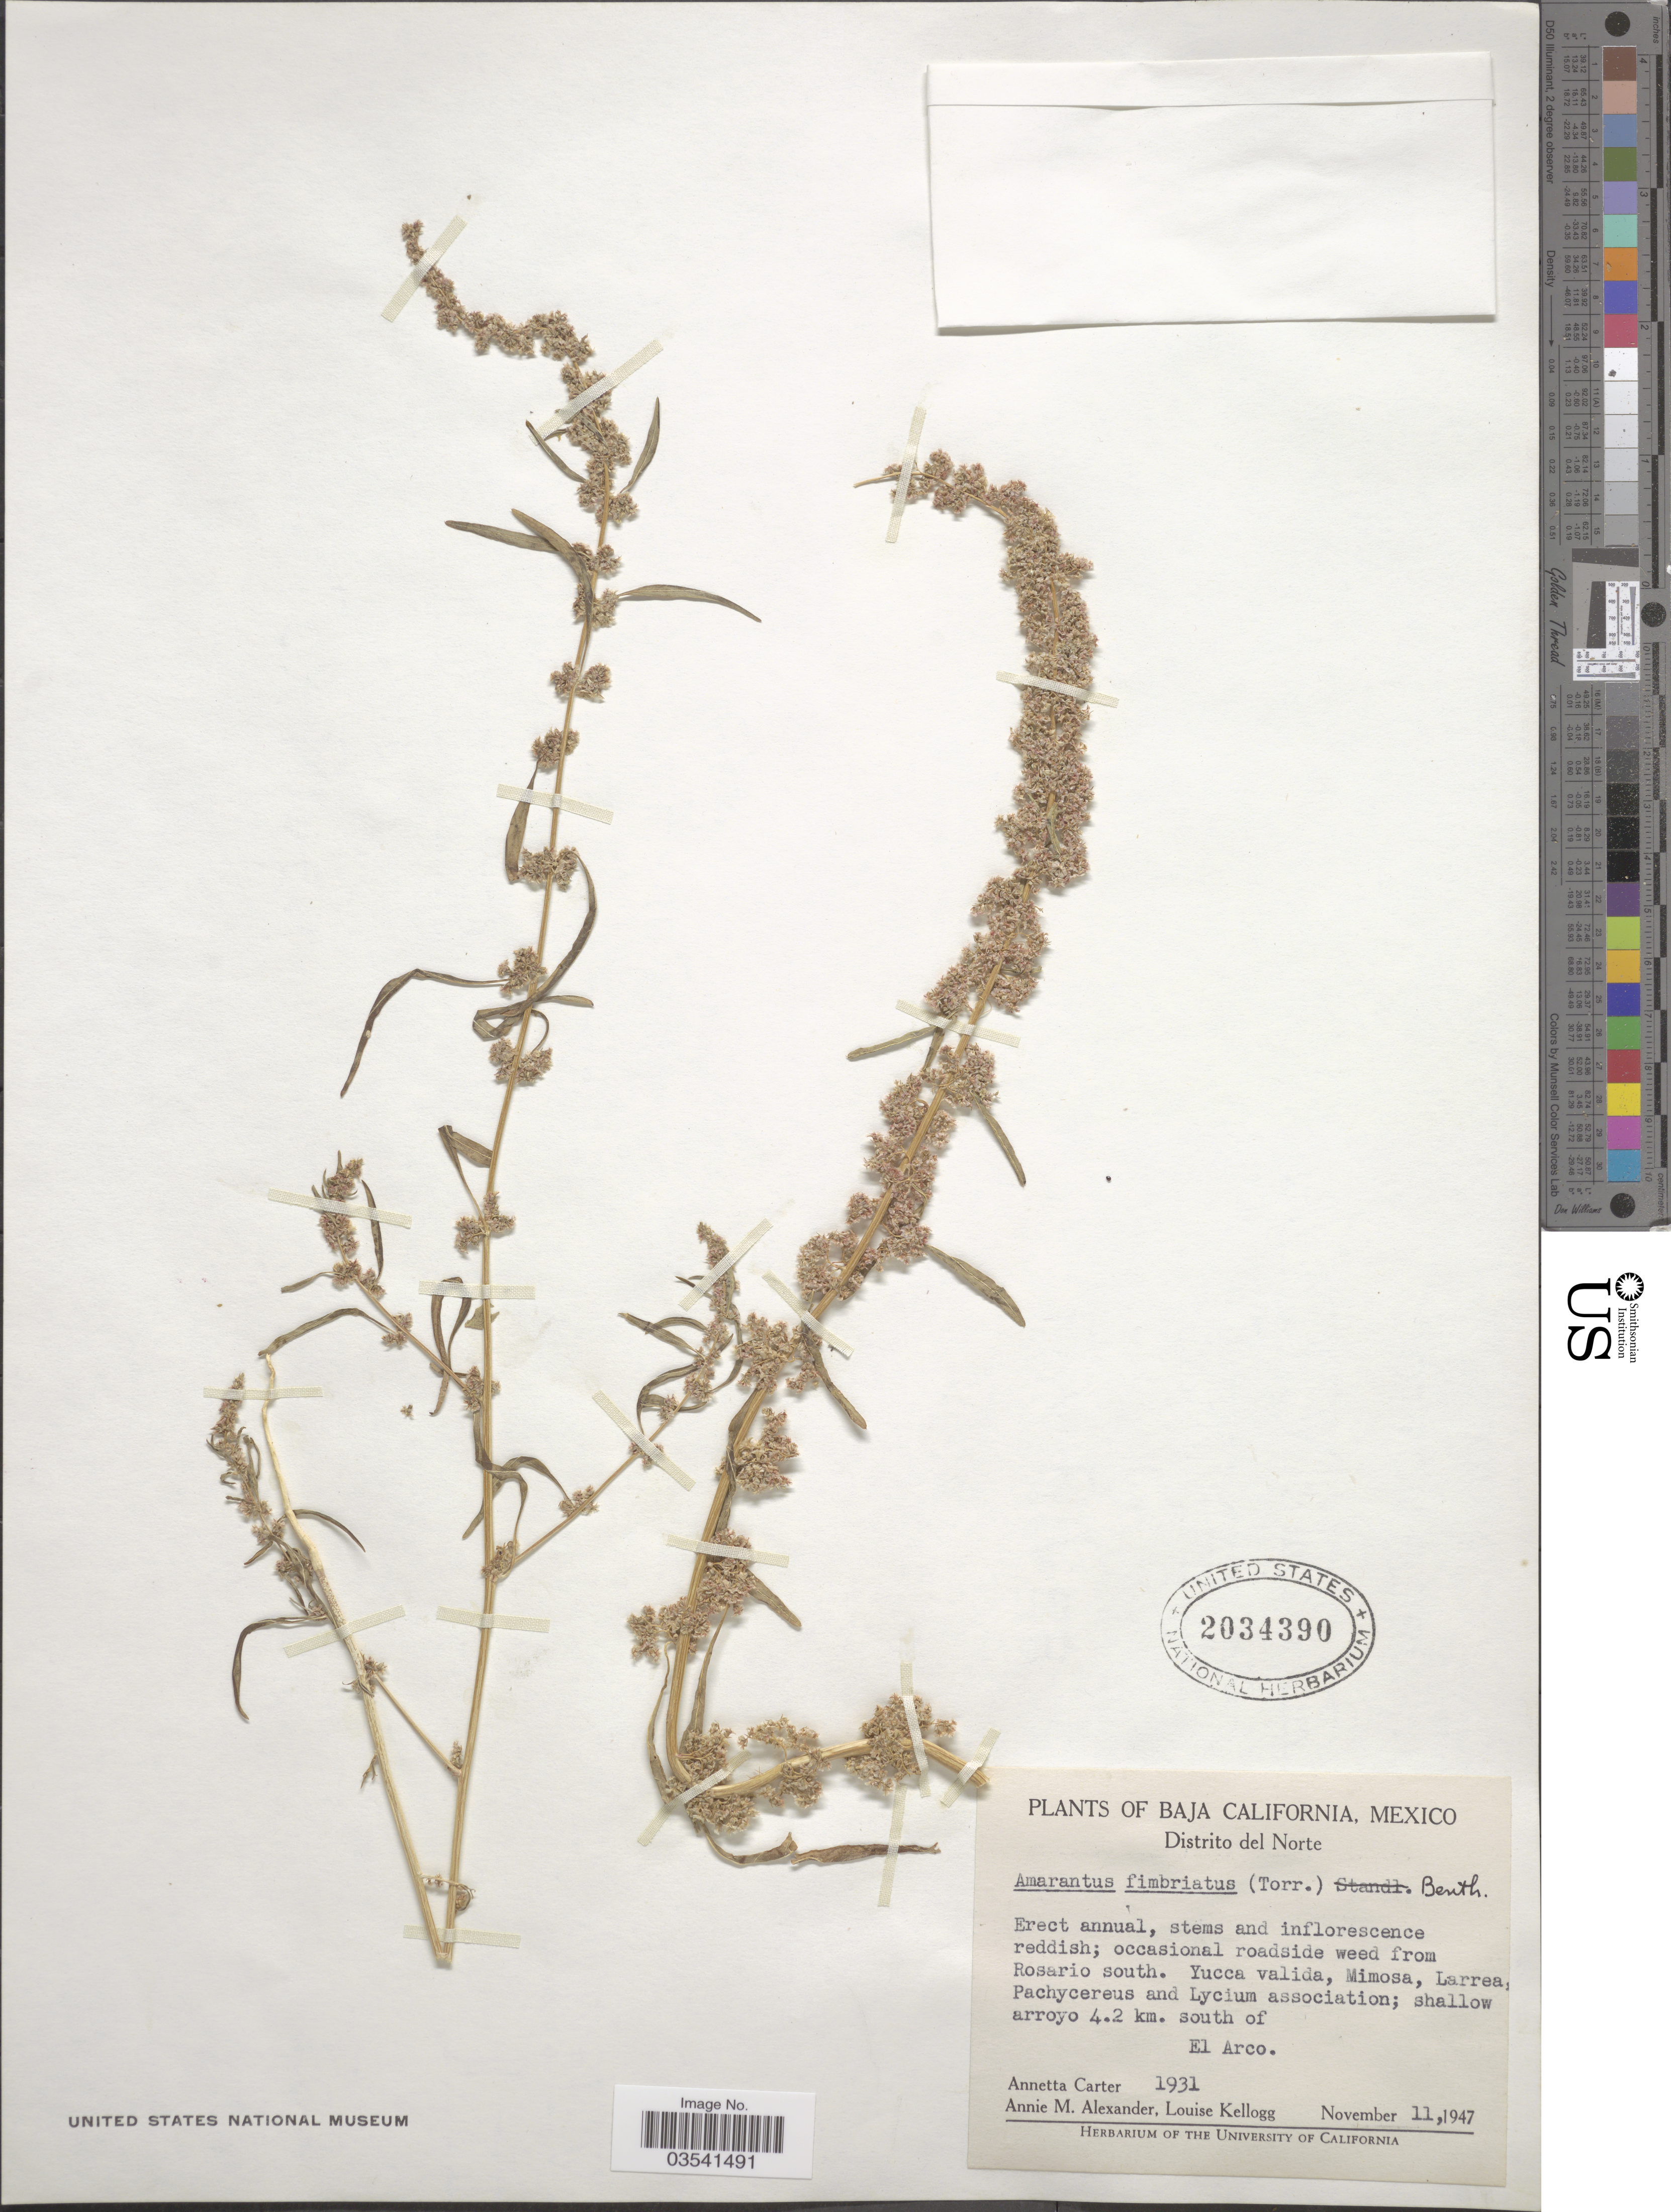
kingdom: Plantae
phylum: Tracheophyta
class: Magnoliopsida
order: Caryophyllales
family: Amaranthaceae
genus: Amaranthus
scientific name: Amaranthus fimbriatus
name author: (Torr.) Benth. ex S. Watson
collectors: A. Carter, A. M. Alexander & L. Kellog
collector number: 1931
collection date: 1947-11-11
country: Mexico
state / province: Baja California Norte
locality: Distrito del Norte. From Rosario south. 4.2 km. south of El Arco.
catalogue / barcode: US 2034390